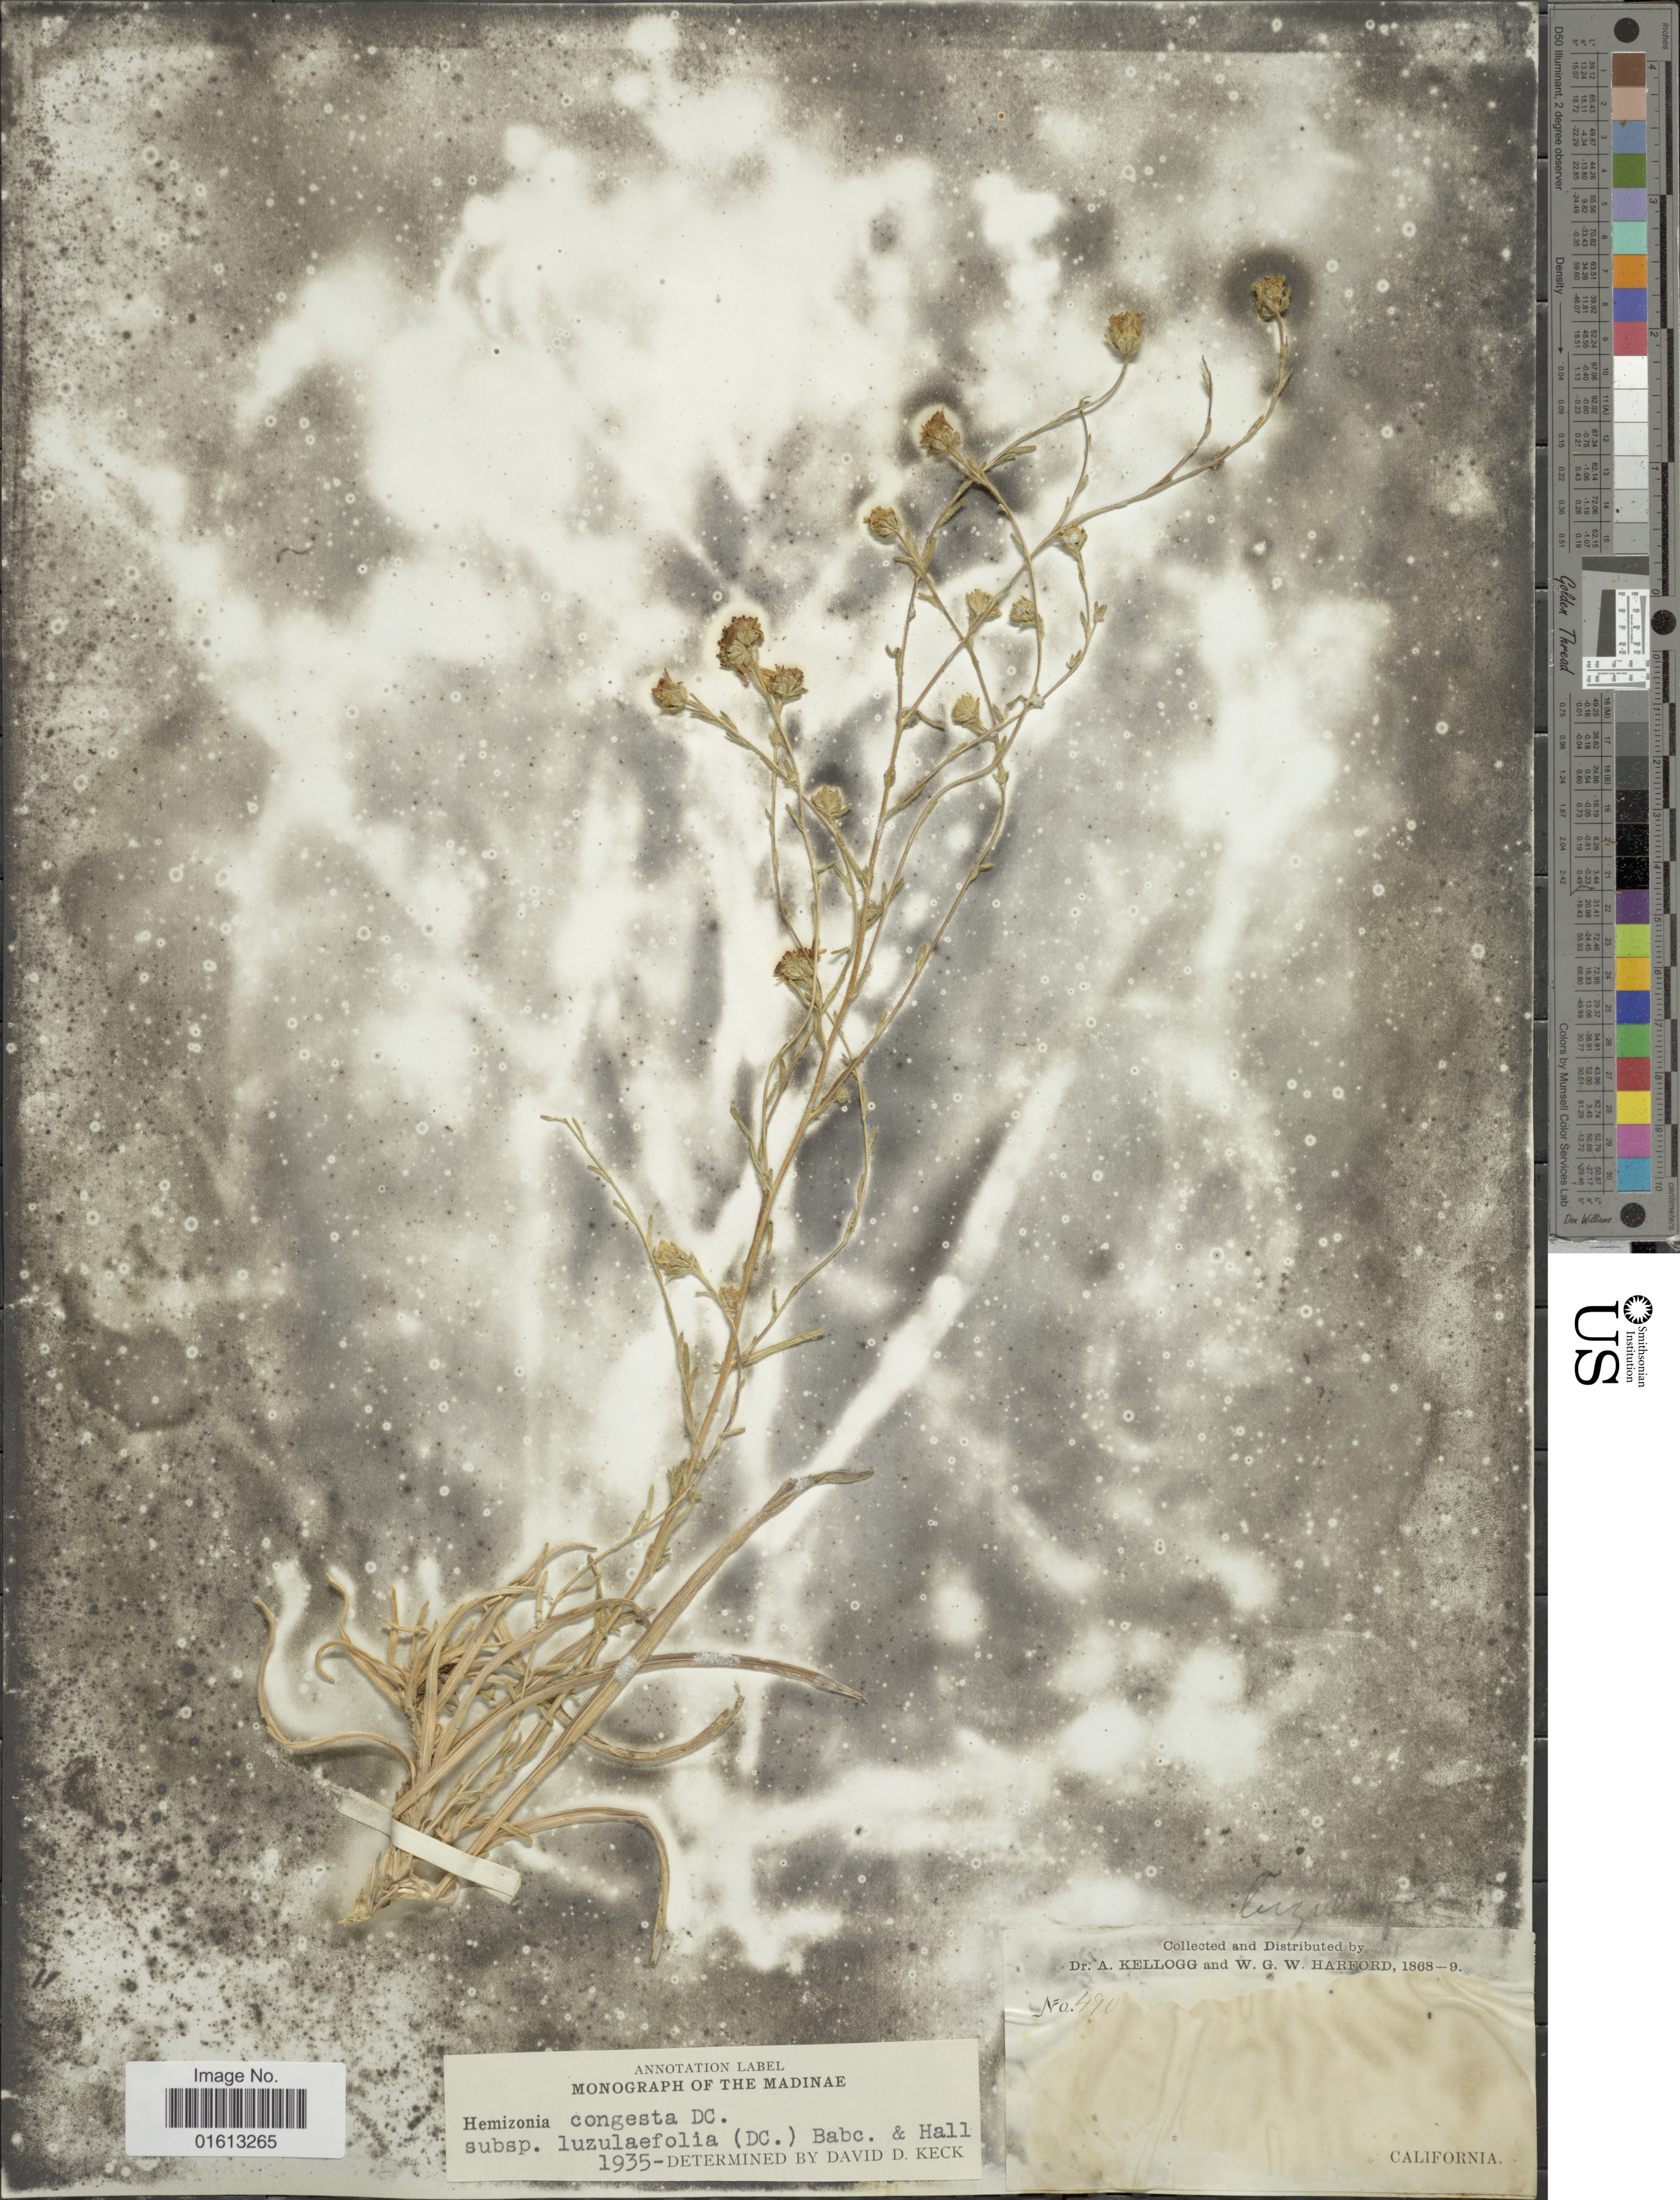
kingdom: Plantae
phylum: Tracheophyta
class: Magnoliopsida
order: Asterales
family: Asteraceae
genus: Hemizonia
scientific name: Hemizonia congesta subsp. luzulaefolia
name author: (DC.) Babc. & H.M. Hall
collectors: A. Kellog & W. G. W. Harford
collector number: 490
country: United States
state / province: California